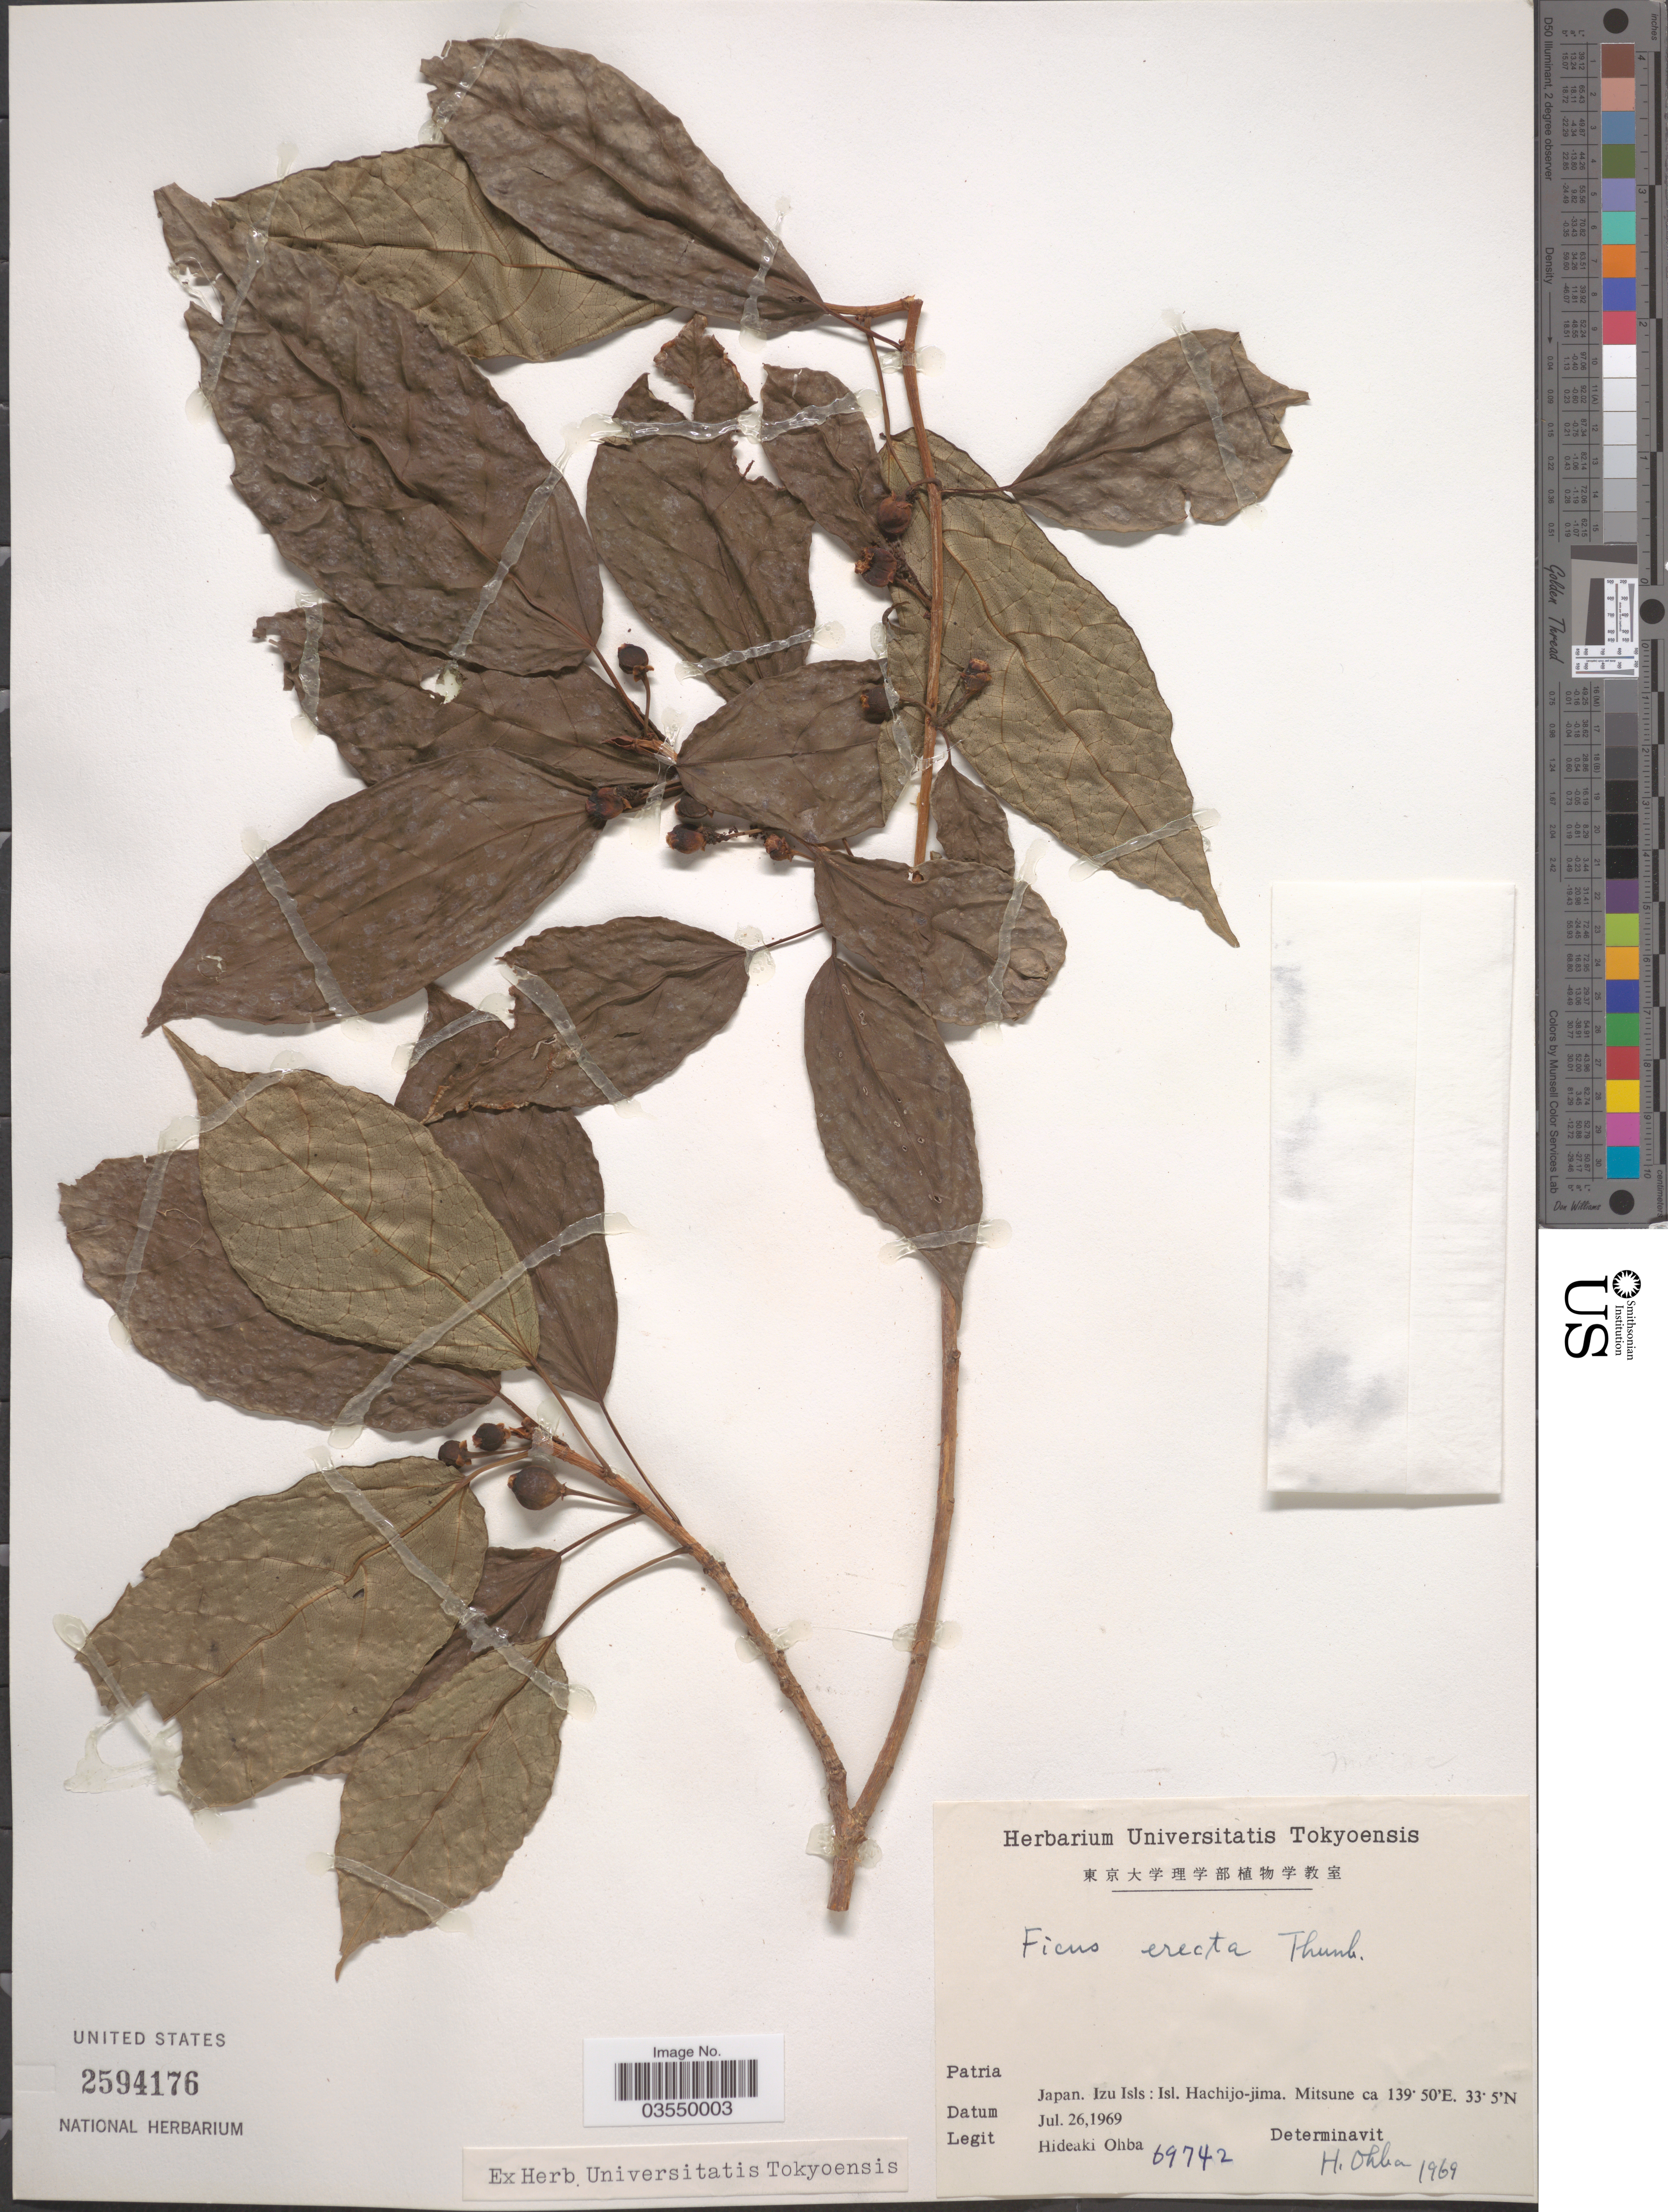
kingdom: Plantae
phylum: Tracheophyta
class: Magnoliopsida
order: Rosales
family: Moraceae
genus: Ficus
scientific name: Ficus erecta var. erecta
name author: Thunb.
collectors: H. Ohba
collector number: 69742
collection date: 1969-07-26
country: Japan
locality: Izu Isls: Isl. Hachijo-jima. Mitsune.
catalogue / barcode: US 2594176